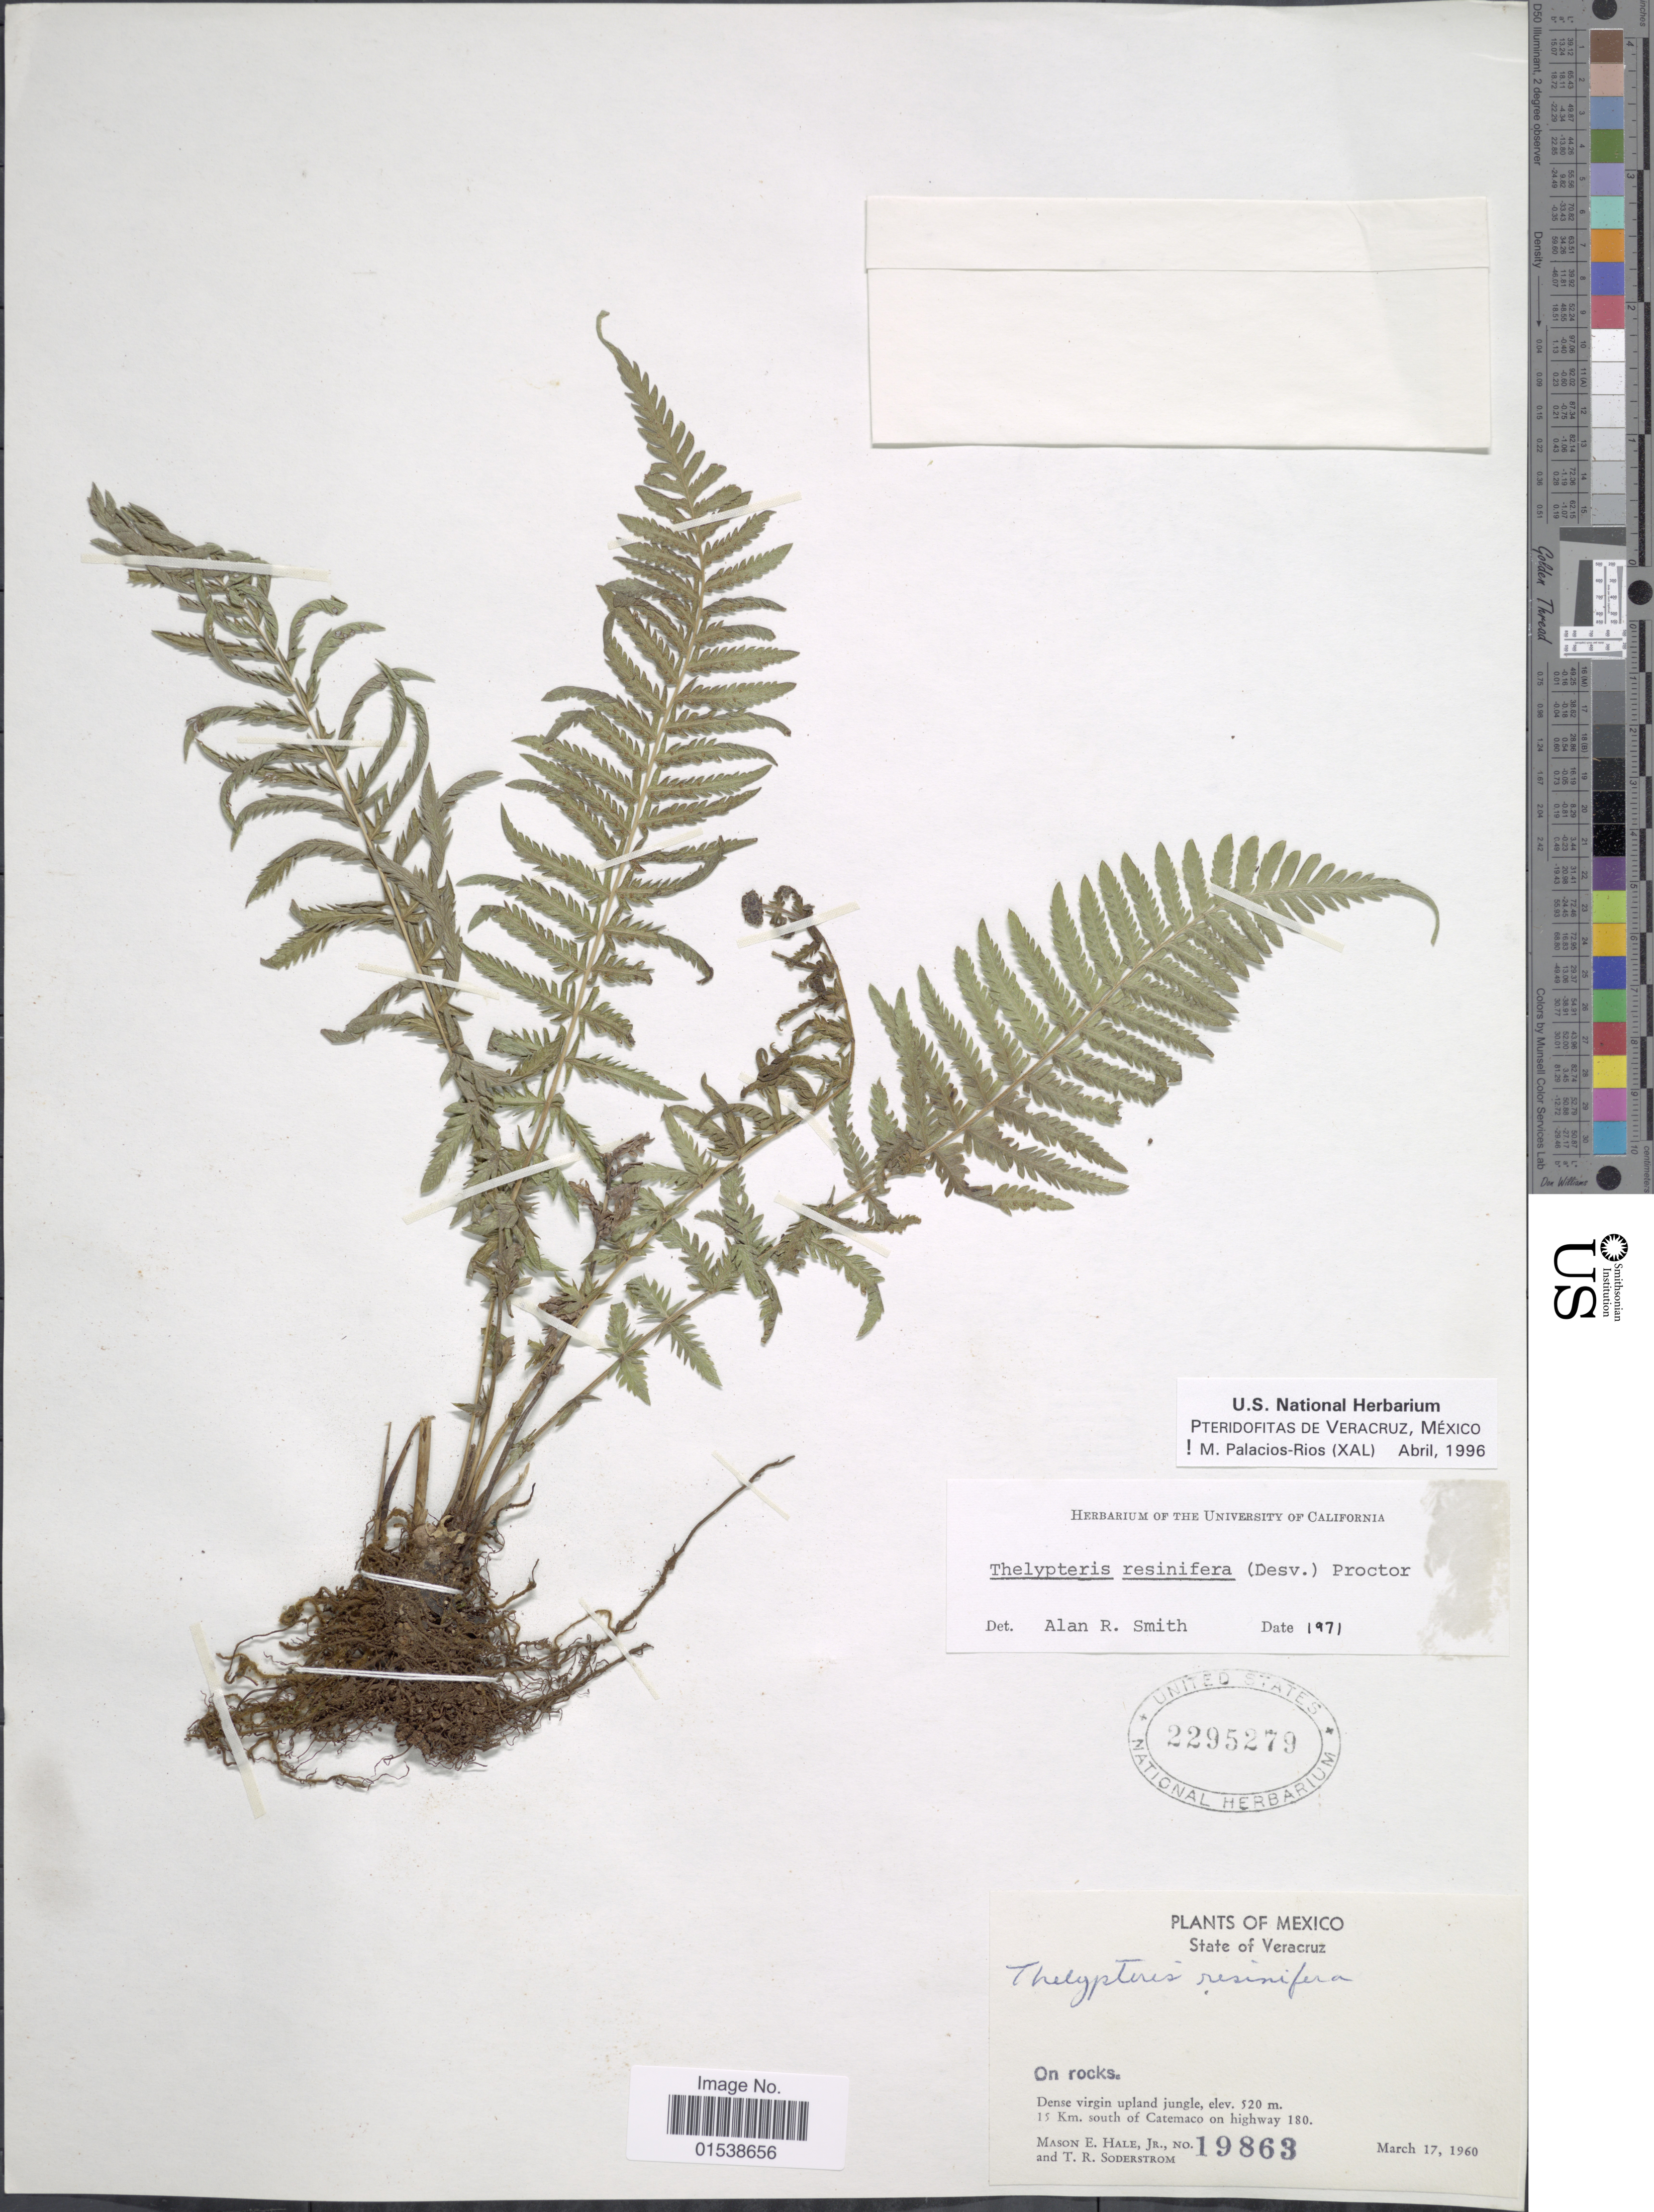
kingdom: Plantae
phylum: Tracheophyta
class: Polypodiopsida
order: Polypodiales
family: Thelypteridaceae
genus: Amauropelta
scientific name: Amauropelta resinifera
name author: (Desv.) Pic. Serm.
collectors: M. Hale & T. R. Soderstrom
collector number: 19863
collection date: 1960-03-17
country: Mexico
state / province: Veracruz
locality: State of Veracruz, dense virgin upland jungle, 15 km south of Catemaco on highway 180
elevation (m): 520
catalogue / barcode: US 2295279